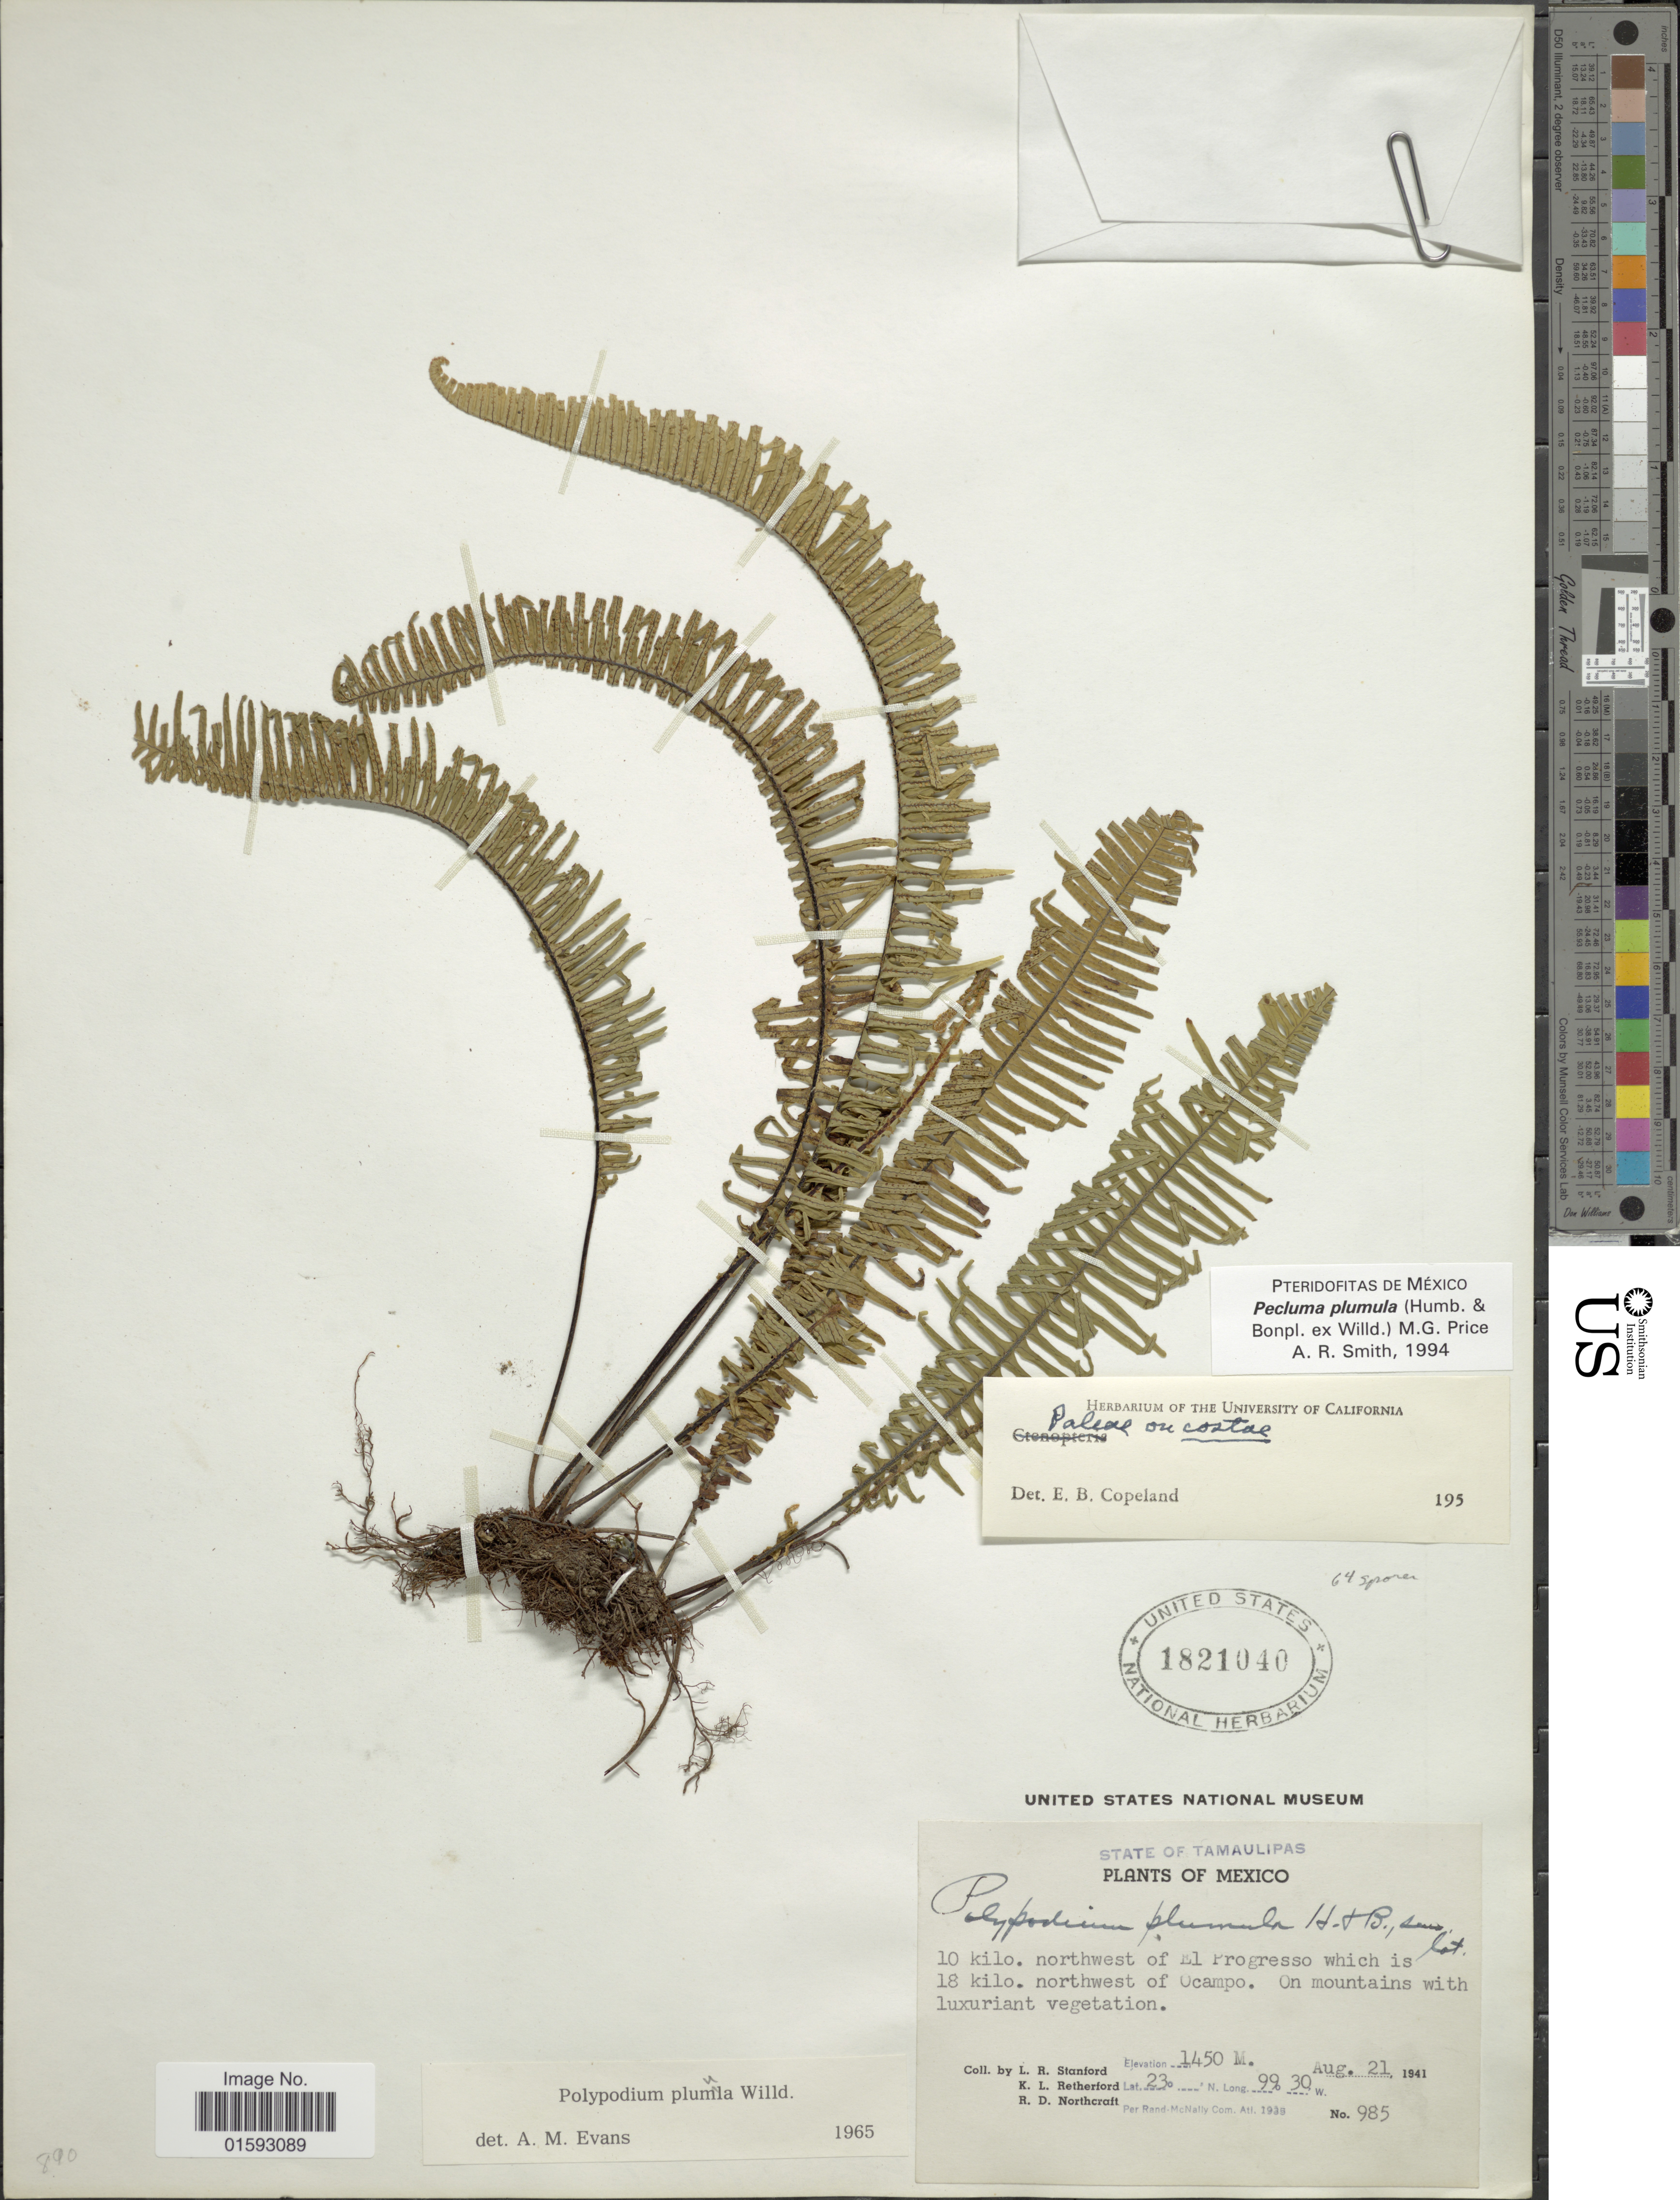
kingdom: Plantae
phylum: Tracheophyta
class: Polypodiopsida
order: Polypodiales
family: Polypodiaceae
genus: Pecluma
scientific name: Pecluma plumula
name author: (Humb. & Bonpl. ex Willd.) M.G. Price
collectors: L. Standford, K. Retherford & R. Northcraft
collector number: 985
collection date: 1941-08-21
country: Mexico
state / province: Tamaulipas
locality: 10 kilo. northwest of El Progresso which is 18 kilo. northwest of Ocampo. On mountains with luxuriant vegetation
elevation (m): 1450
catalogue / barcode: US 1821040